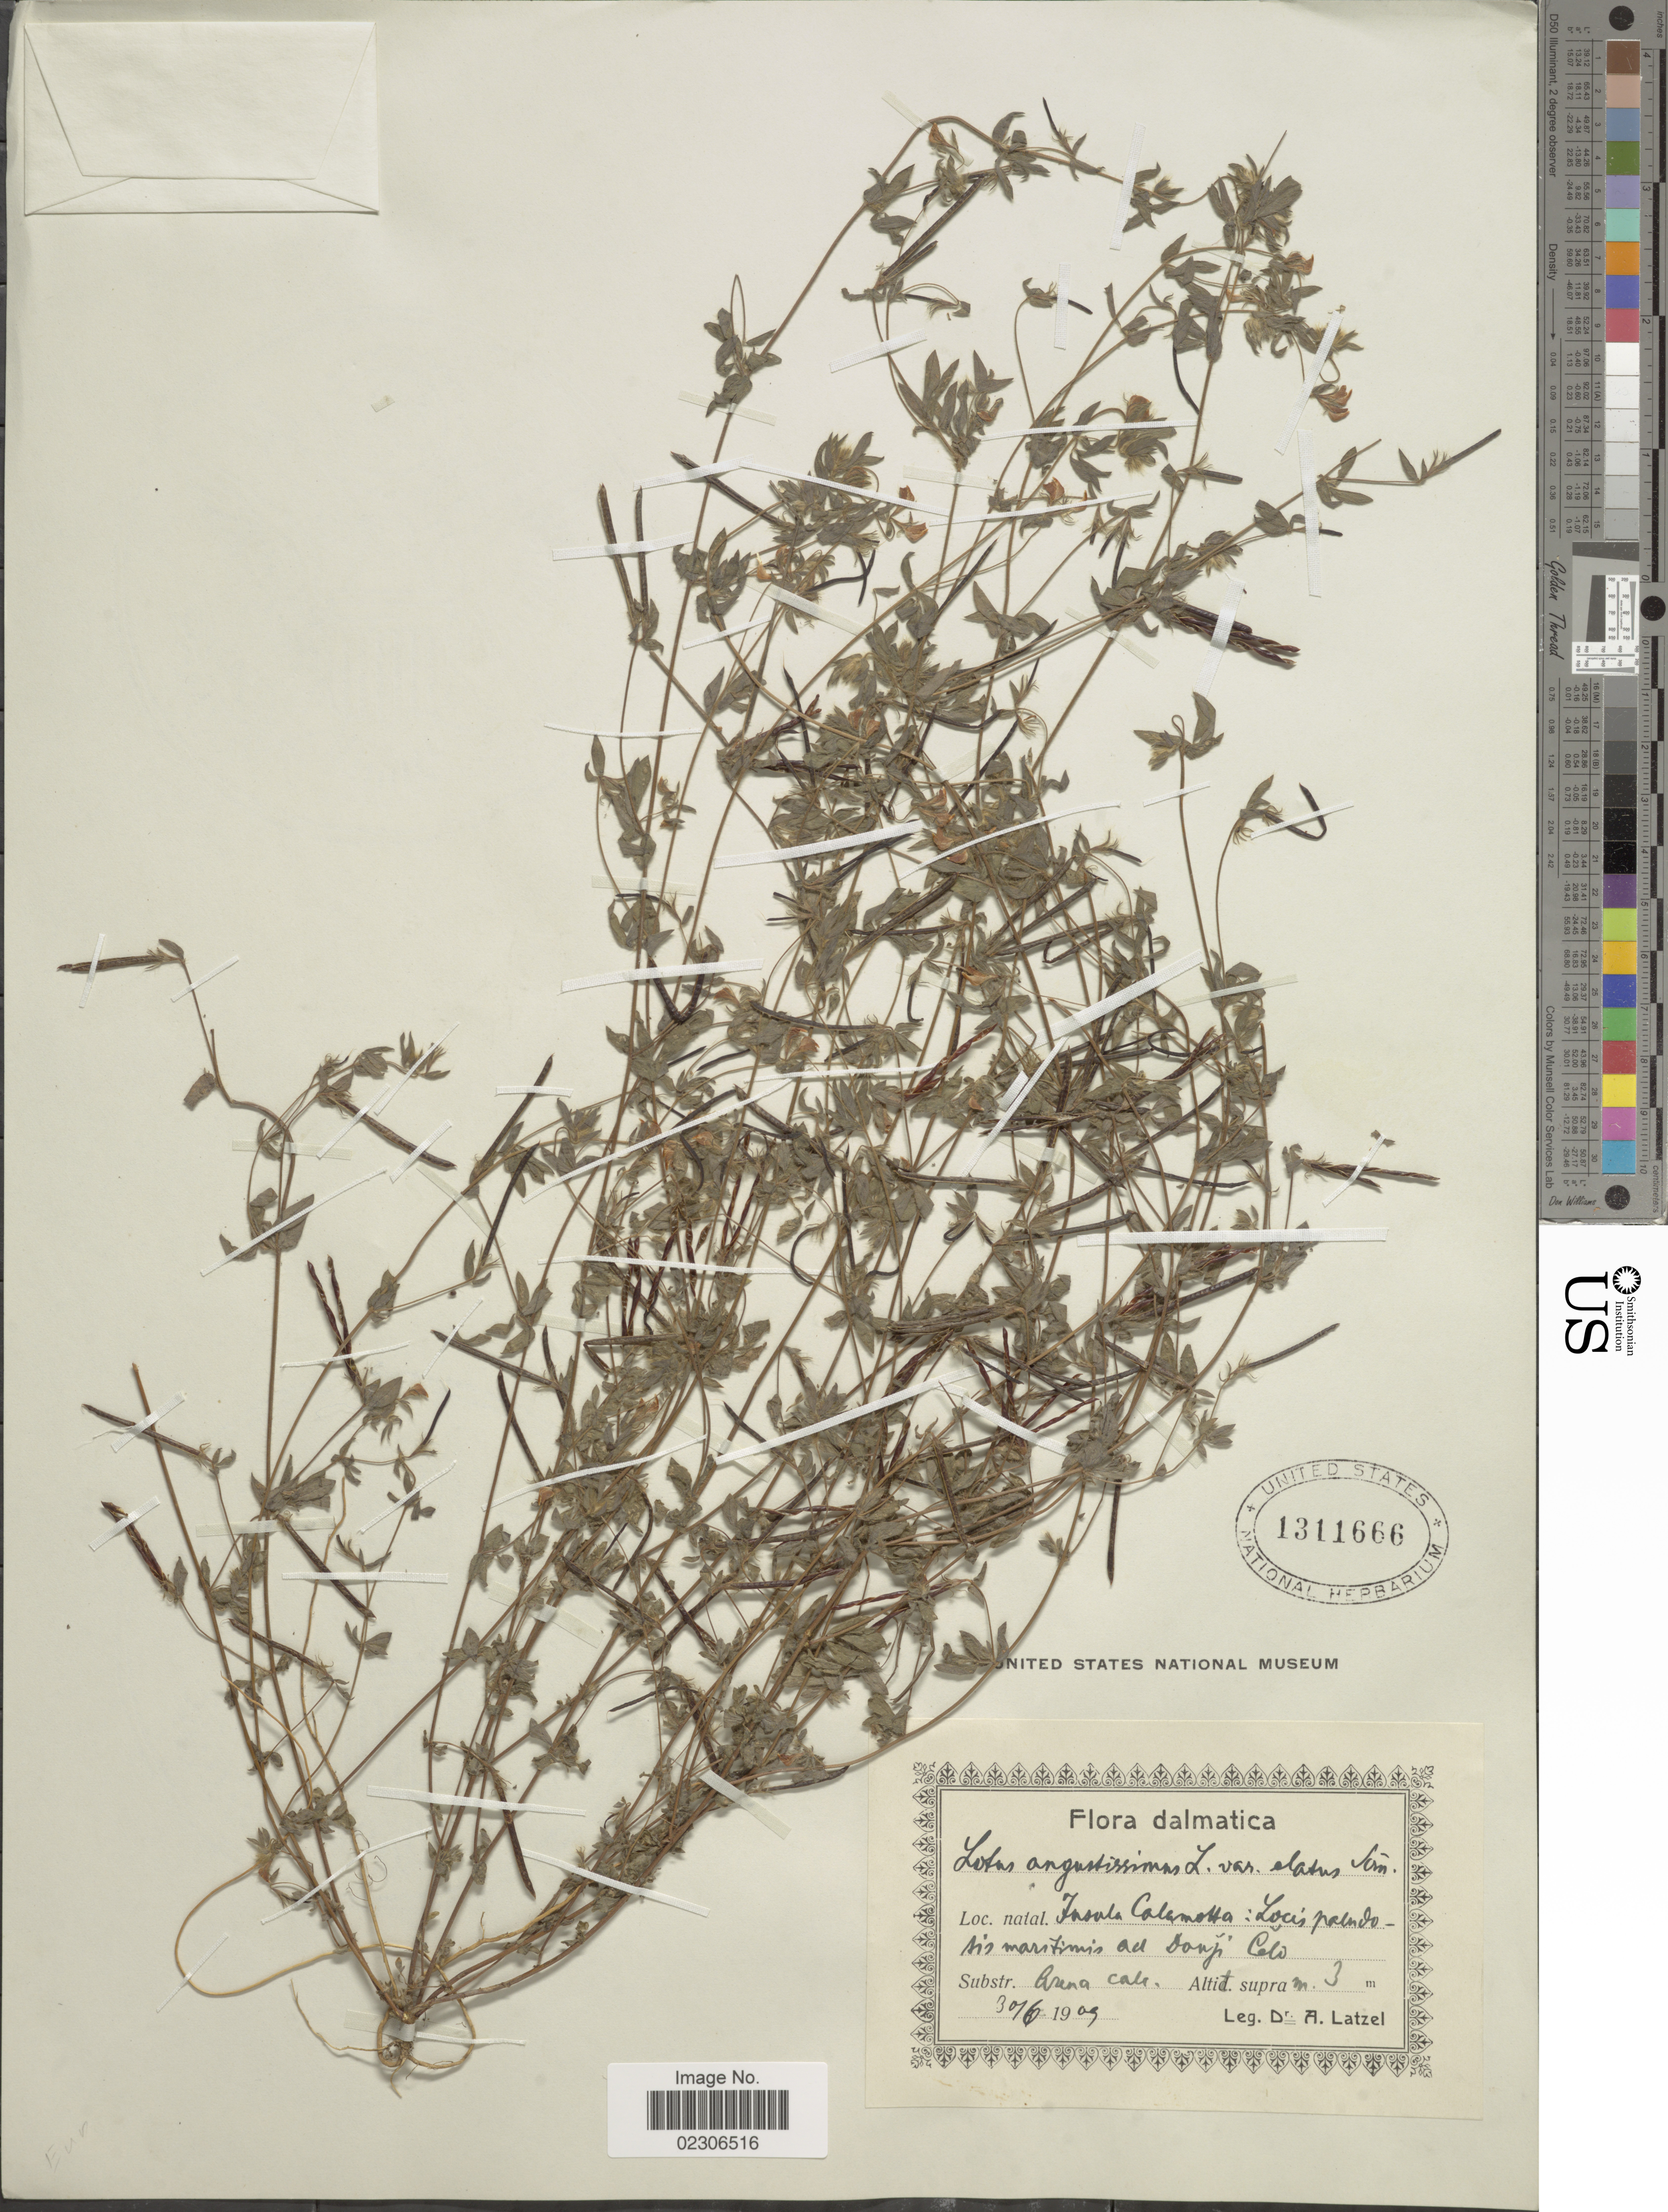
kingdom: Plantae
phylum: Tracheophyta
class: Magnoliopsida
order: Fabales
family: Fabaceae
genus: Lotus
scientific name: Lotus angustissimus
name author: L.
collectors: A. Latzel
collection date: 1909-06-30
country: South Africa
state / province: KwaZulu-Natal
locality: Dalmatica. Natal. Inoula Calanotta: ad Donjh Celo [interpreted]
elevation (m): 3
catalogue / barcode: US 1311666